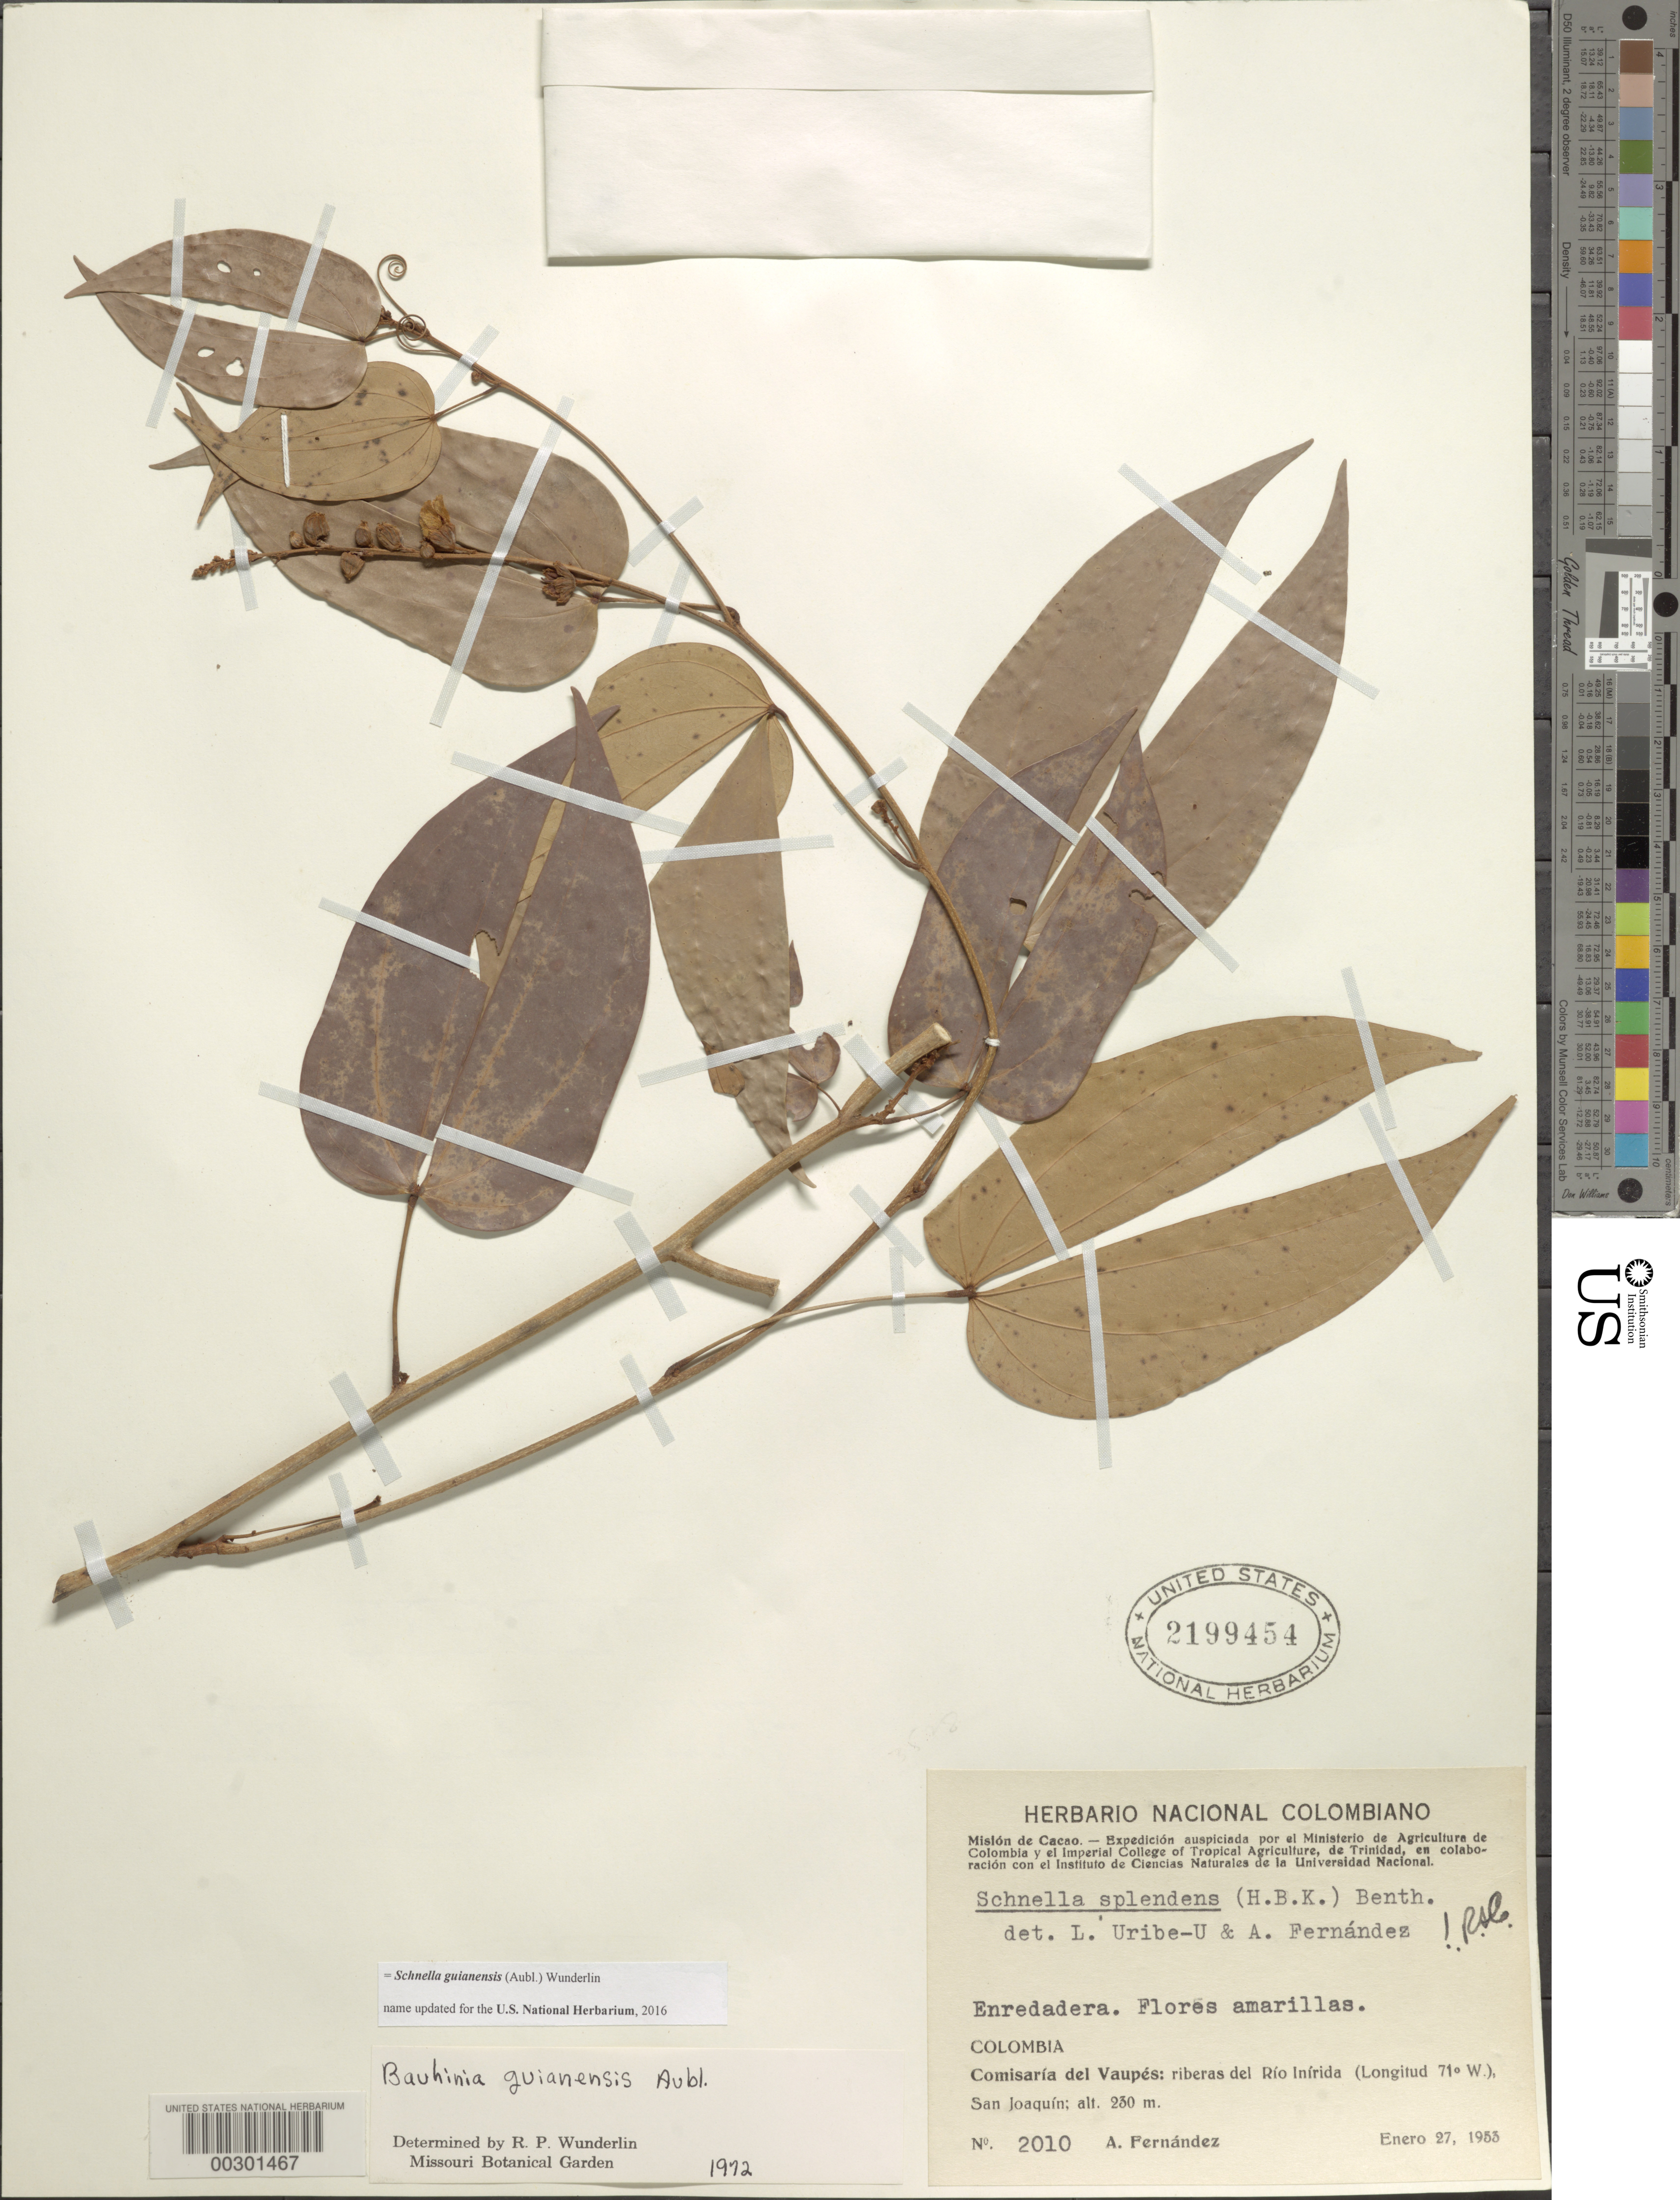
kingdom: Plantae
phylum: Tracheophyta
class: Magnoliopsida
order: Fabales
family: Fabaceae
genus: Schnella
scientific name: Schnella guianensis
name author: (Aubl.) Wunderlin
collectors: Á. Fernández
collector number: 2010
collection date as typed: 27 Jan 1953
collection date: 1953-01-27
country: Colombia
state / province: Vaupés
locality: Rio Inirida, San Joaquin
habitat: Bank of river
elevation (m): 230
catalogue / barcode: US 2199454